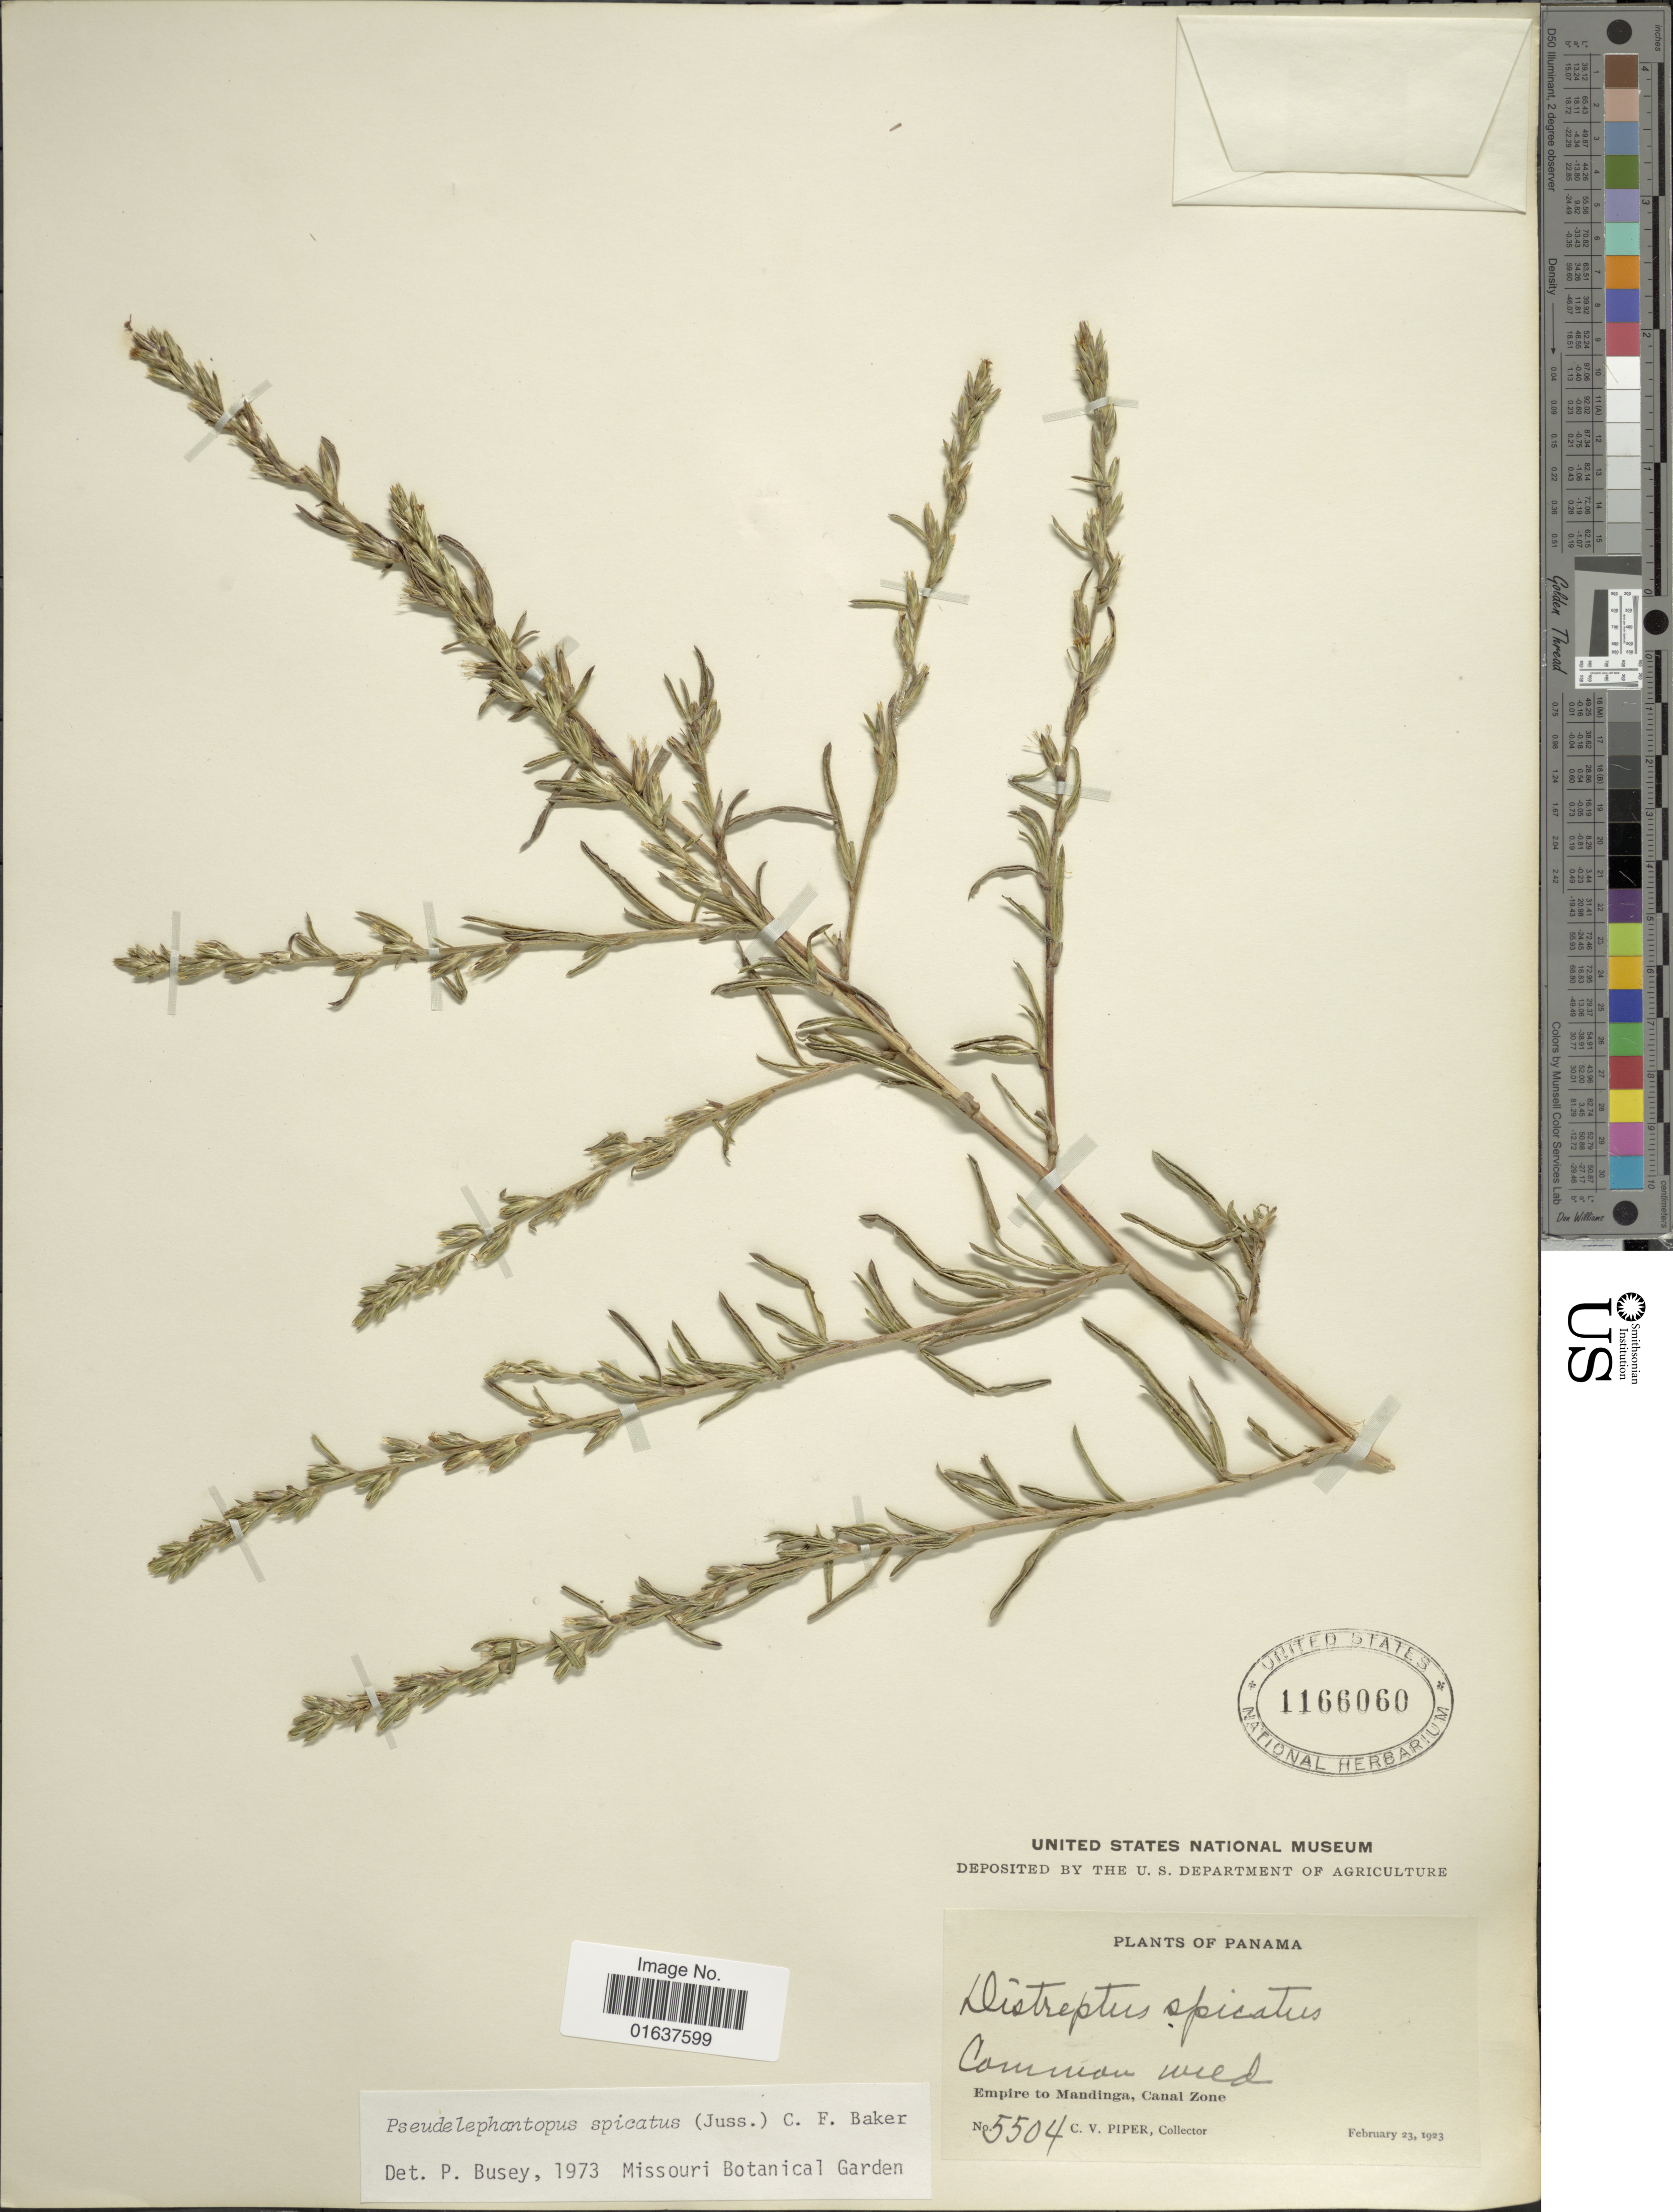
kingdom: Plantae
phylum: Tracheophyta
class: Magnoliopsida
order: Asterales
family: Asteraceae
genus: Pseudelephantopus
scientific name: Pseudelephantopus spicatus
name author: (Juss. ex Aubl.) C.F. Baker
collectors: C. V. Piper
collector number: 5504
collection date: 1923-02-23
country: Panama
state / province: Colón / Panamá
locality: Empire to Mandinga, Canal Zone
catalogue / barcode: US 1166060